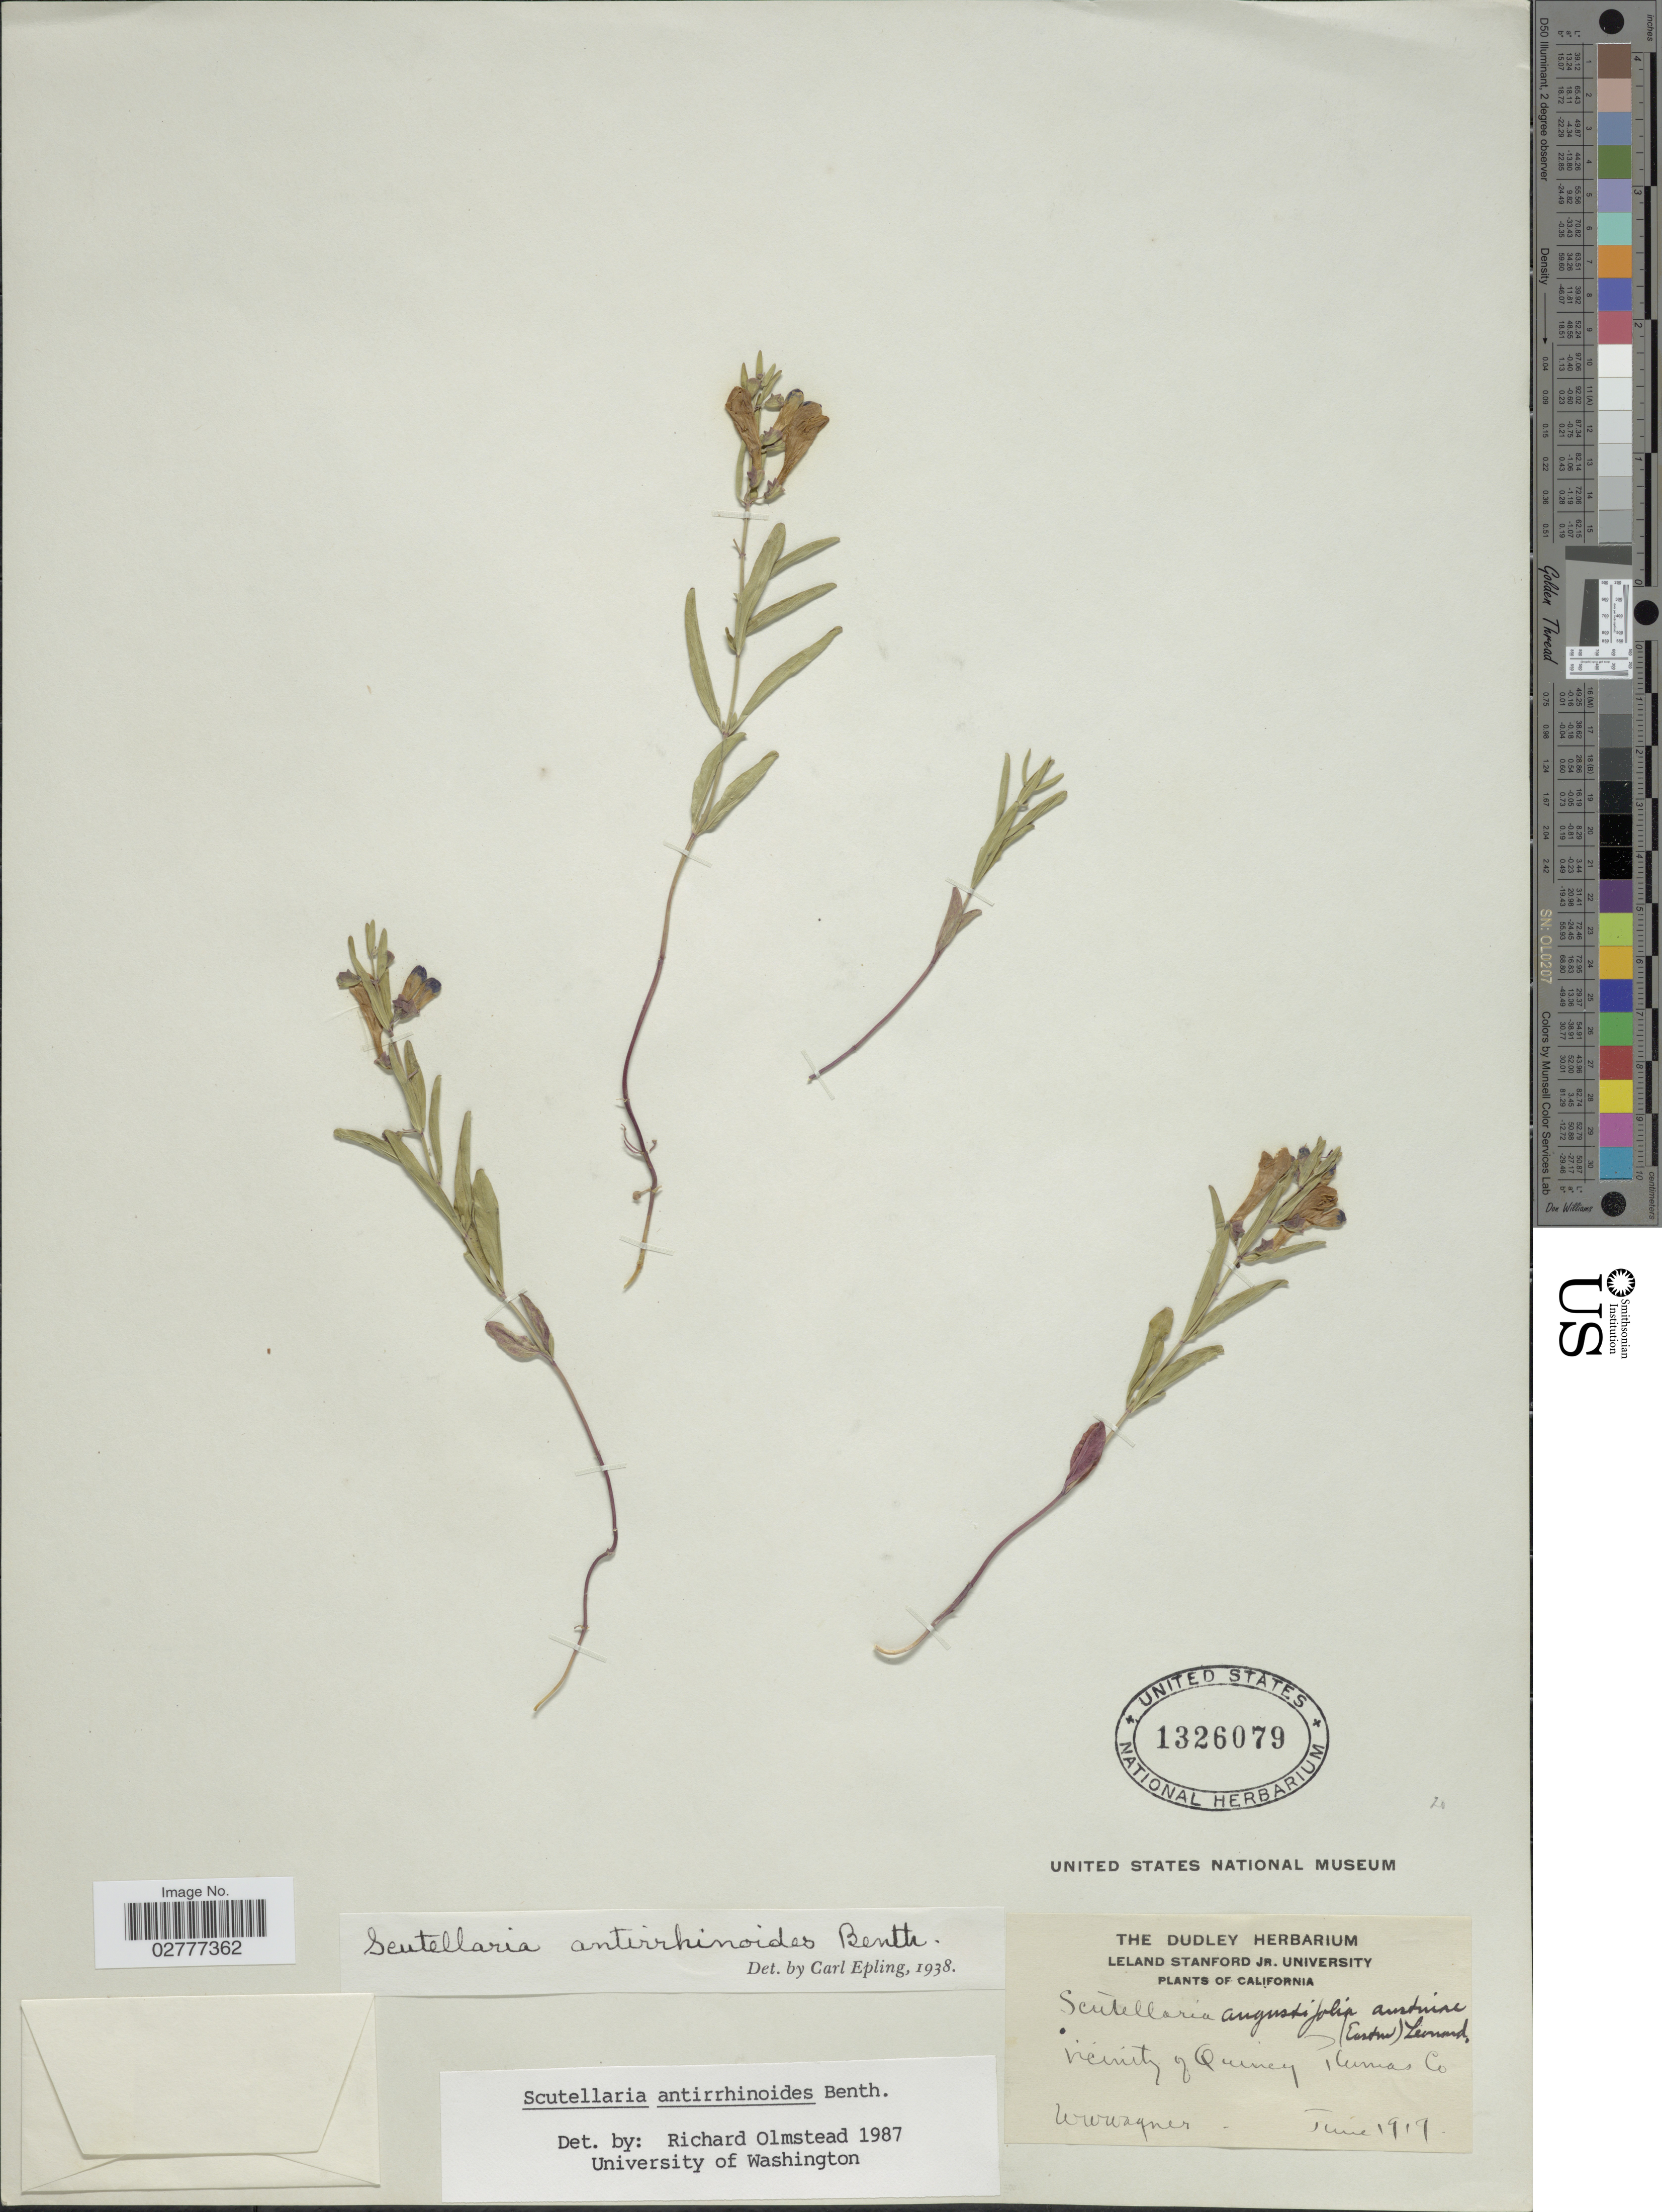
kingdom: Plantae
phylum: Tracheophyta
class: Magnoliopsida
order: Lamiales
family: Lamiaceae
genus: Scutellaria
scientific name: Scutellaria antirrhinoides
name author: Benth.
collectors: W. Wagner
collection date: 1919-06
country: United States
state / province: California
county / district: Plumas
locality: Vicinity of Quincy, Plumas Co.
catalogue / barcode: US 1326079